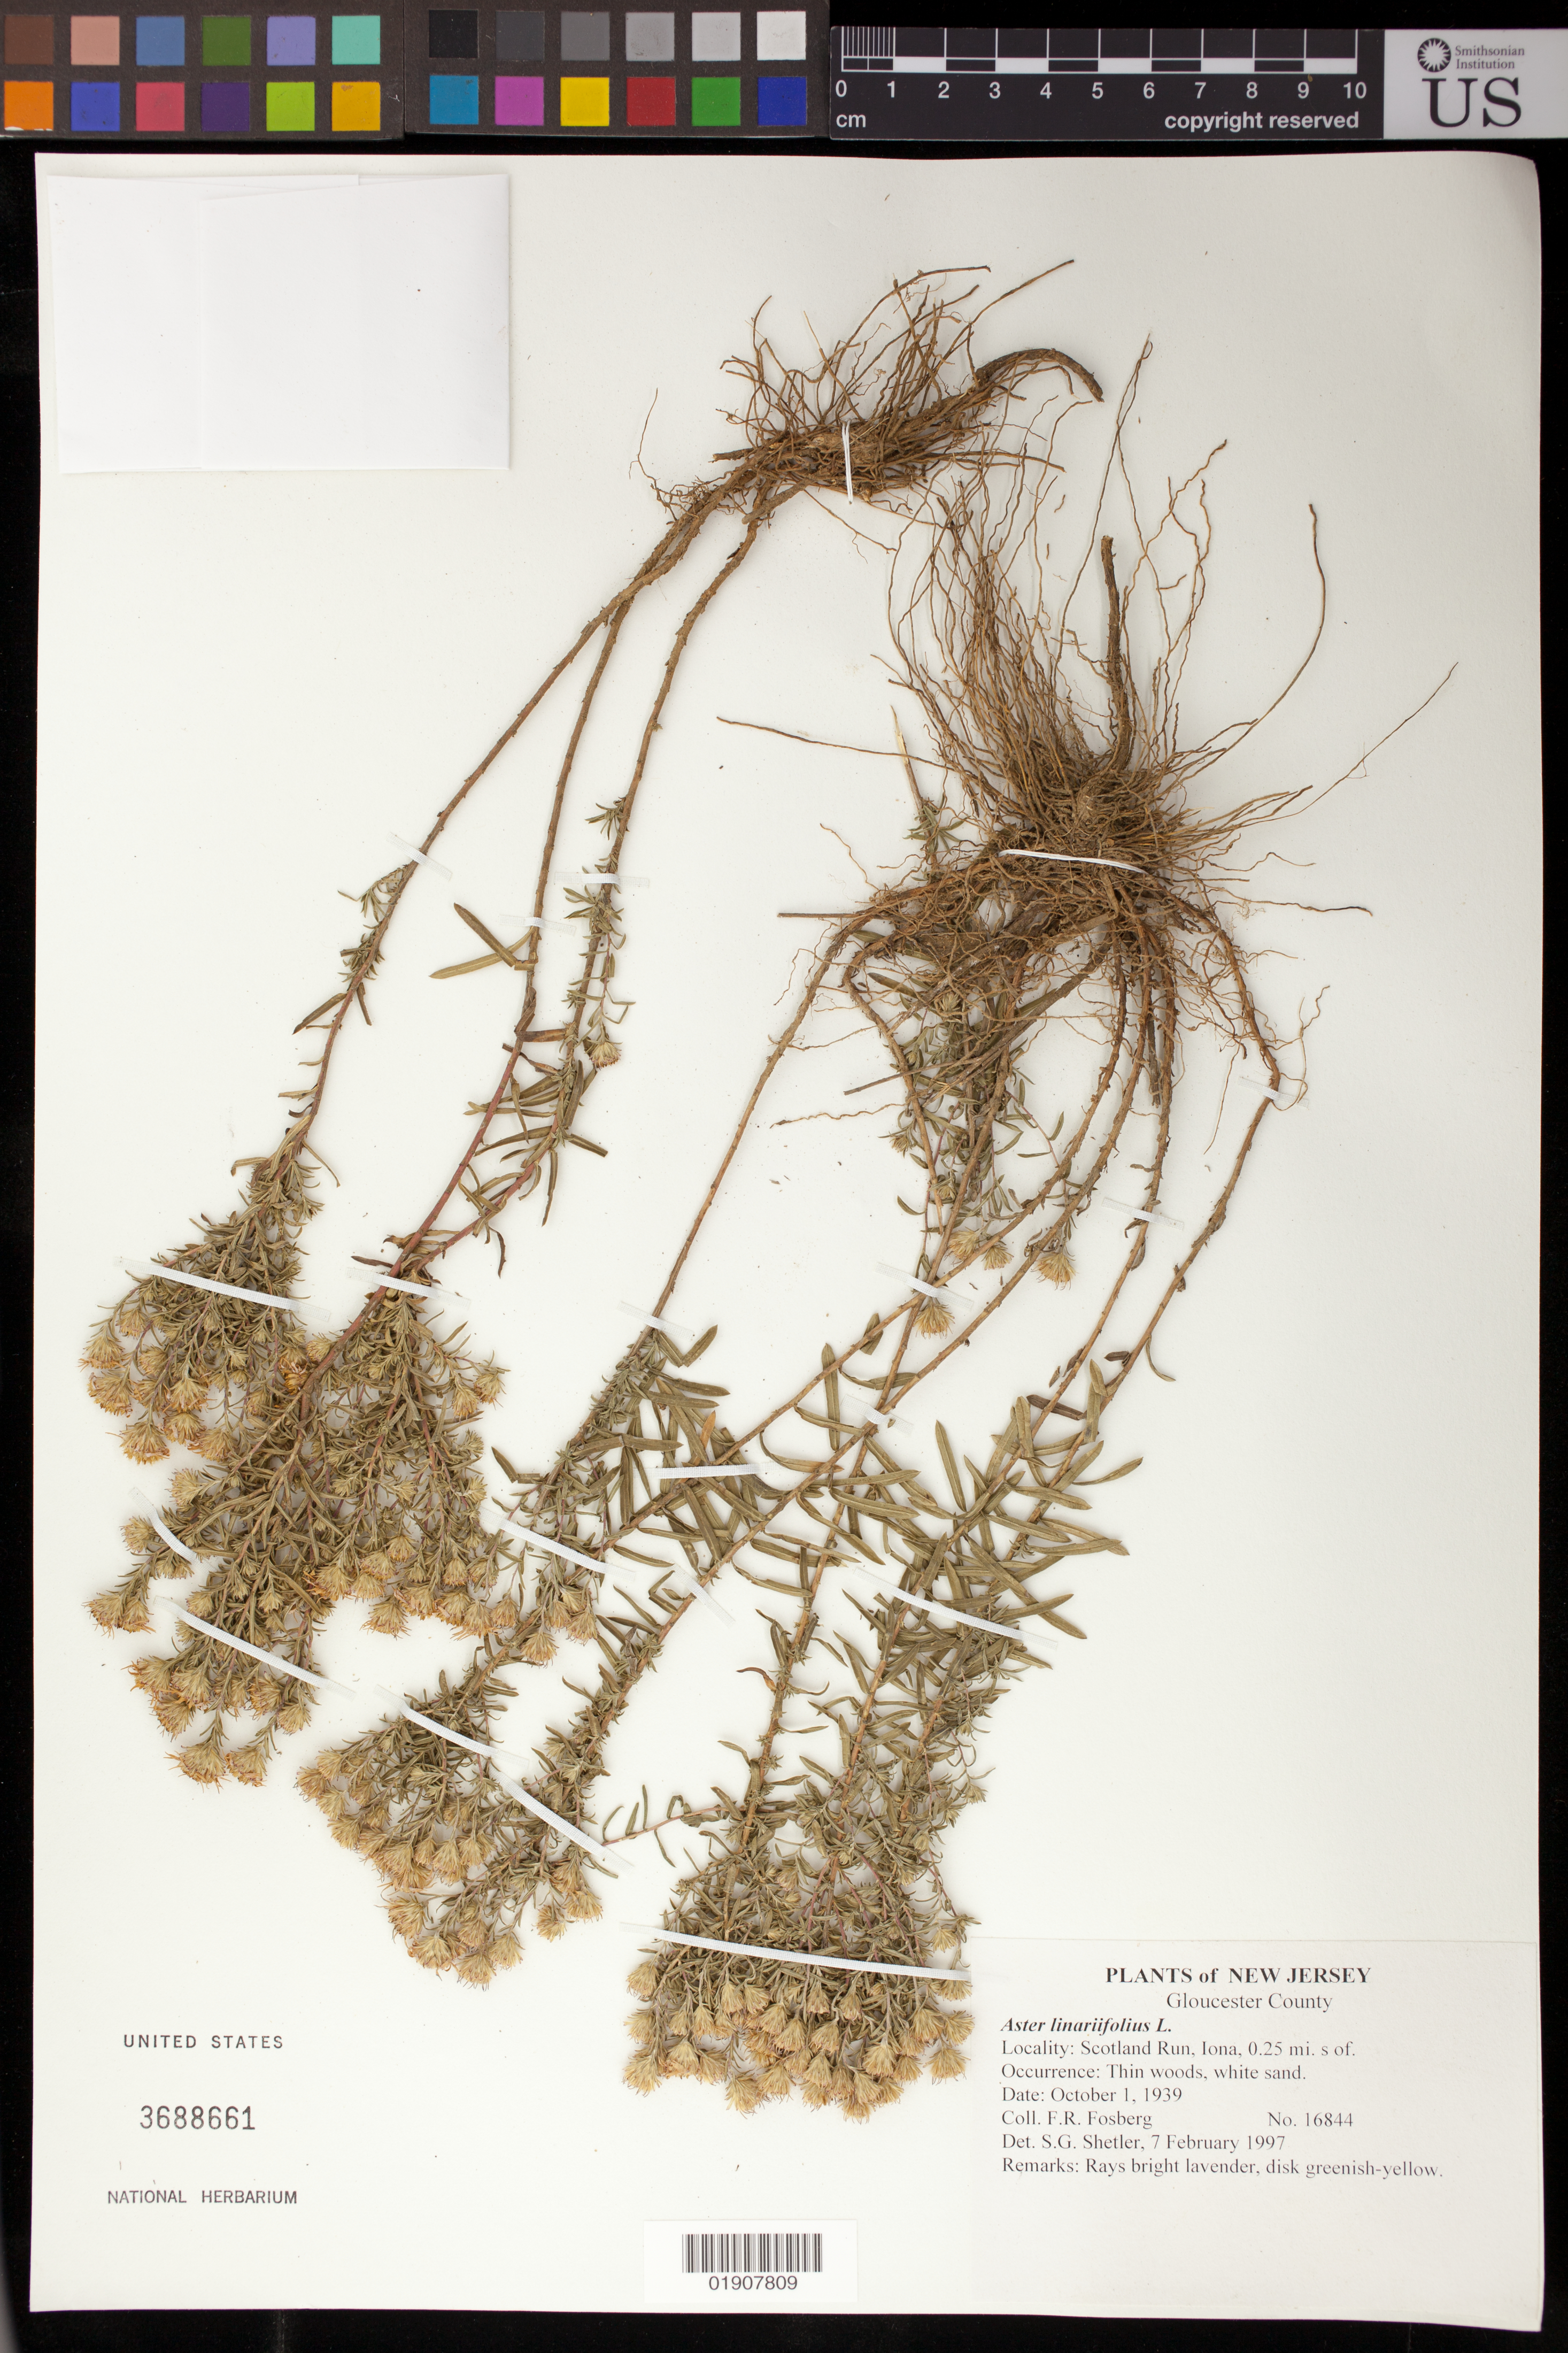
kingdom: Plantae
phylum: Tracheophyta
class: Magnoliopsida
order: Asterales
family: Asteraceae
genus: Ionactis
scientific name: Ionactis linariifolia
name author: (L.) Greene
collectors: F. R. Fosberg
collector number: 16844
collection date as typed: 01 Oct 1939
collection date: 1939-10-01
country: United States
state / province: New Jersey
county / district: Gloucester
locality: Scotland Run, Iona, 0.25 mi. S of.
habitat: Thin woods, white sand.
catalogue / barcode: US 3688661